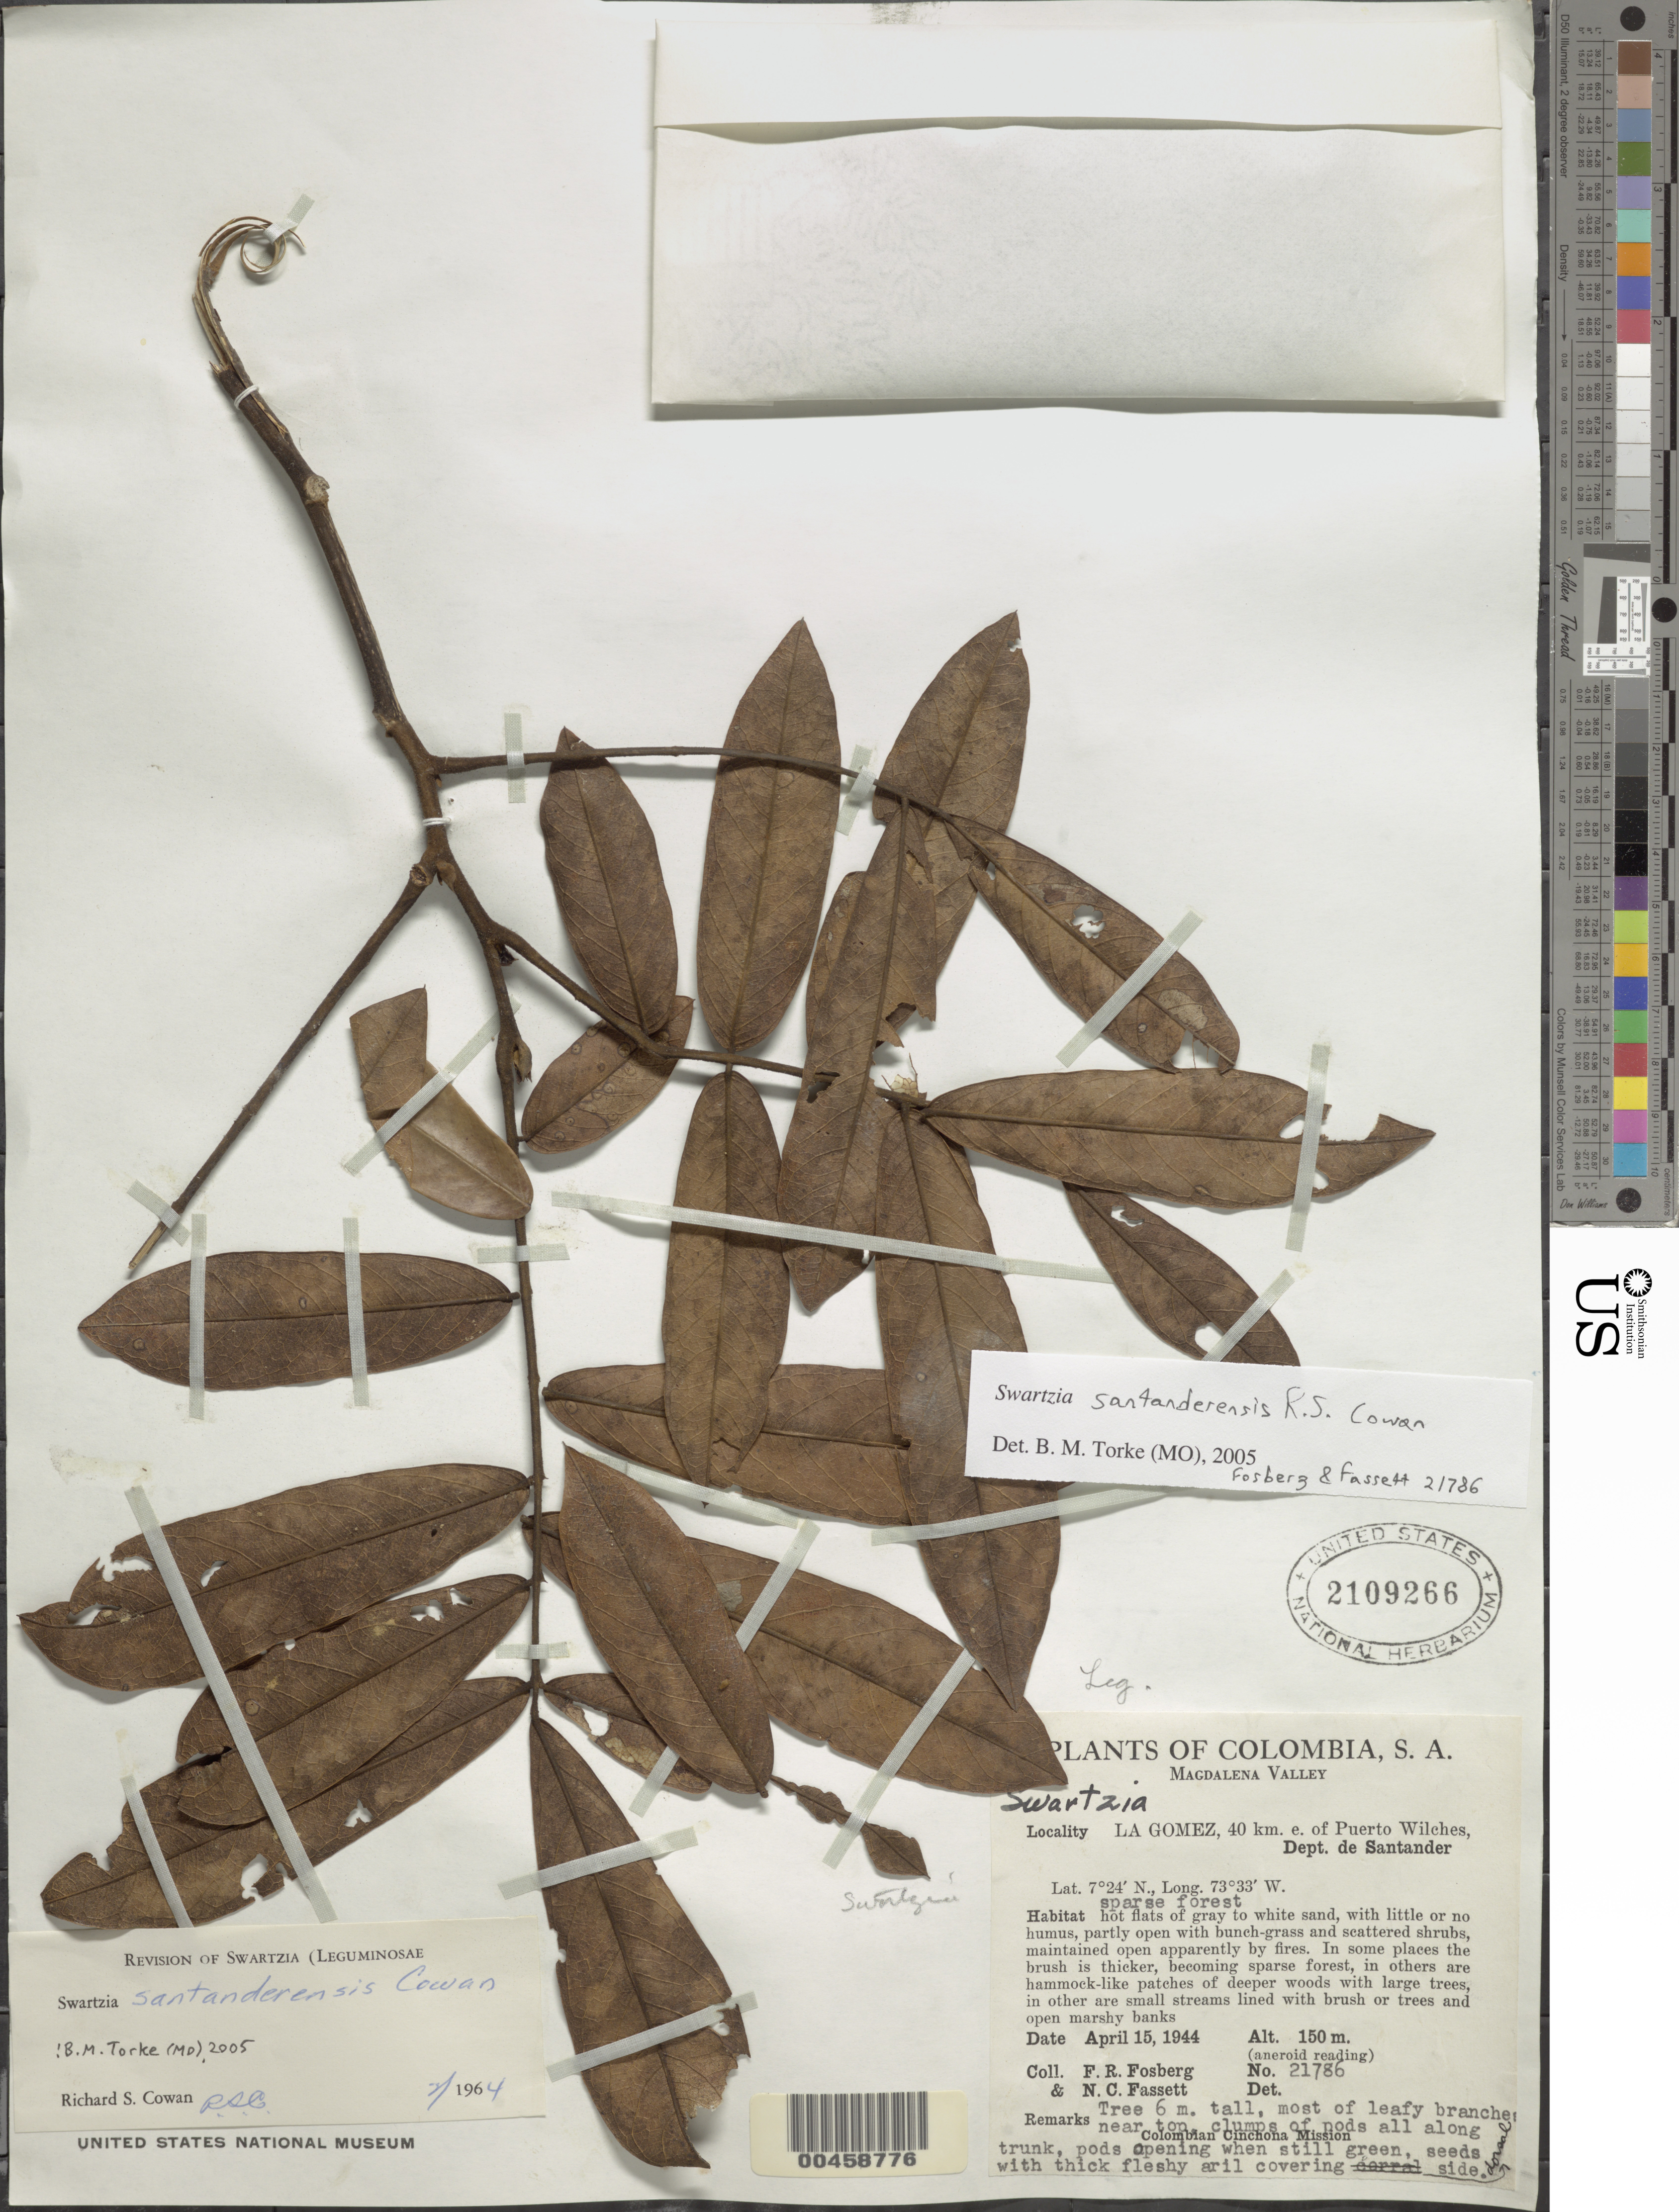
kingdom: Plantae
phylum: Tracheophyta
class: Magnoliopsida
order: Fabales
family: Fabaceae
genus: Swartzia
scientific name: Swartzia santanderensis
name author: R.S. Cowan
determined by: Cowan, R. S.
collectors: F. R. Fosberg & N. C. Fassett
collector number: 21786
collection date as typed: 15 Apr 1944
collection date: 1944-04-15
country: Colombia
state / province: Santander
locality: La Gomez; 40 km E of Puerto Wilches; Magdalena Valley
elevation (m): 150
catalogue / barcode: US 2109266